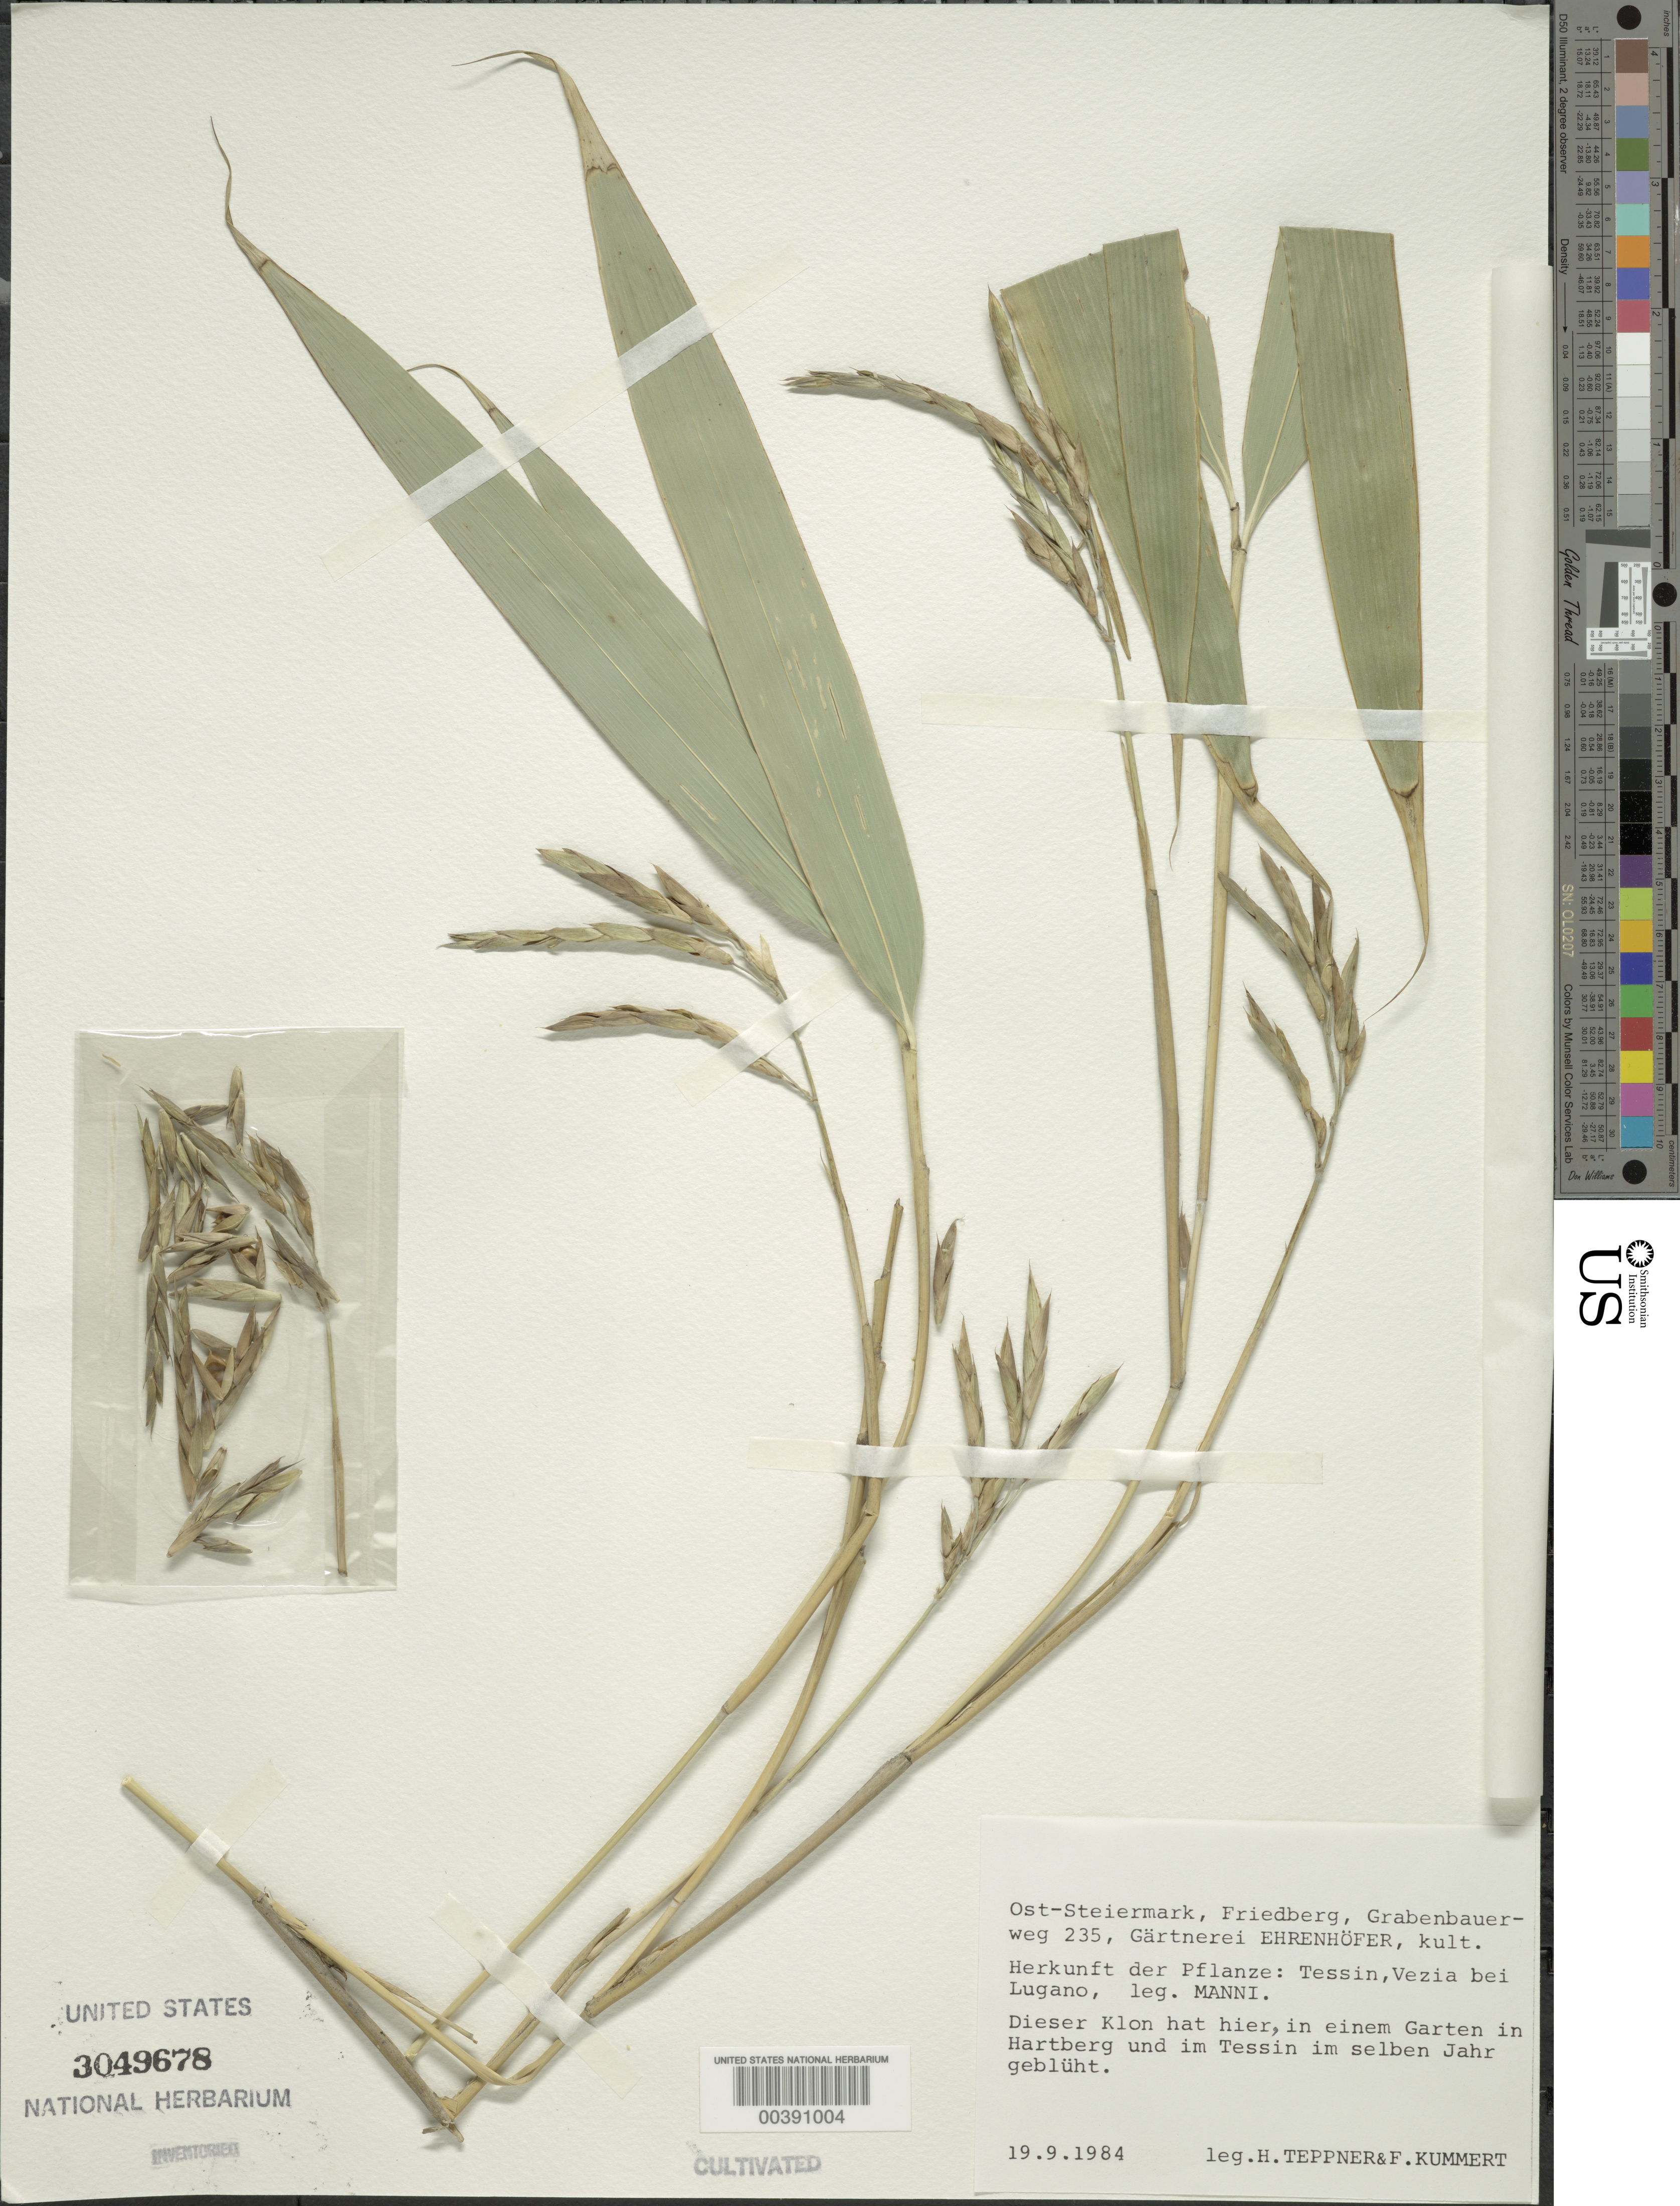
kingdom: Plantae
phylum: Tracheophyta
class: Liliopsida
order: Poales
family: Poaceae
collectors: H. Teppner & F. Kummert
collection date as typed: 19 Sep 1984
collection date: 1984-09-19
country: Austria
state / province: Steiermark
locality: Friedberg, Hartberg Garden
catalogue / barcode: US 3049678